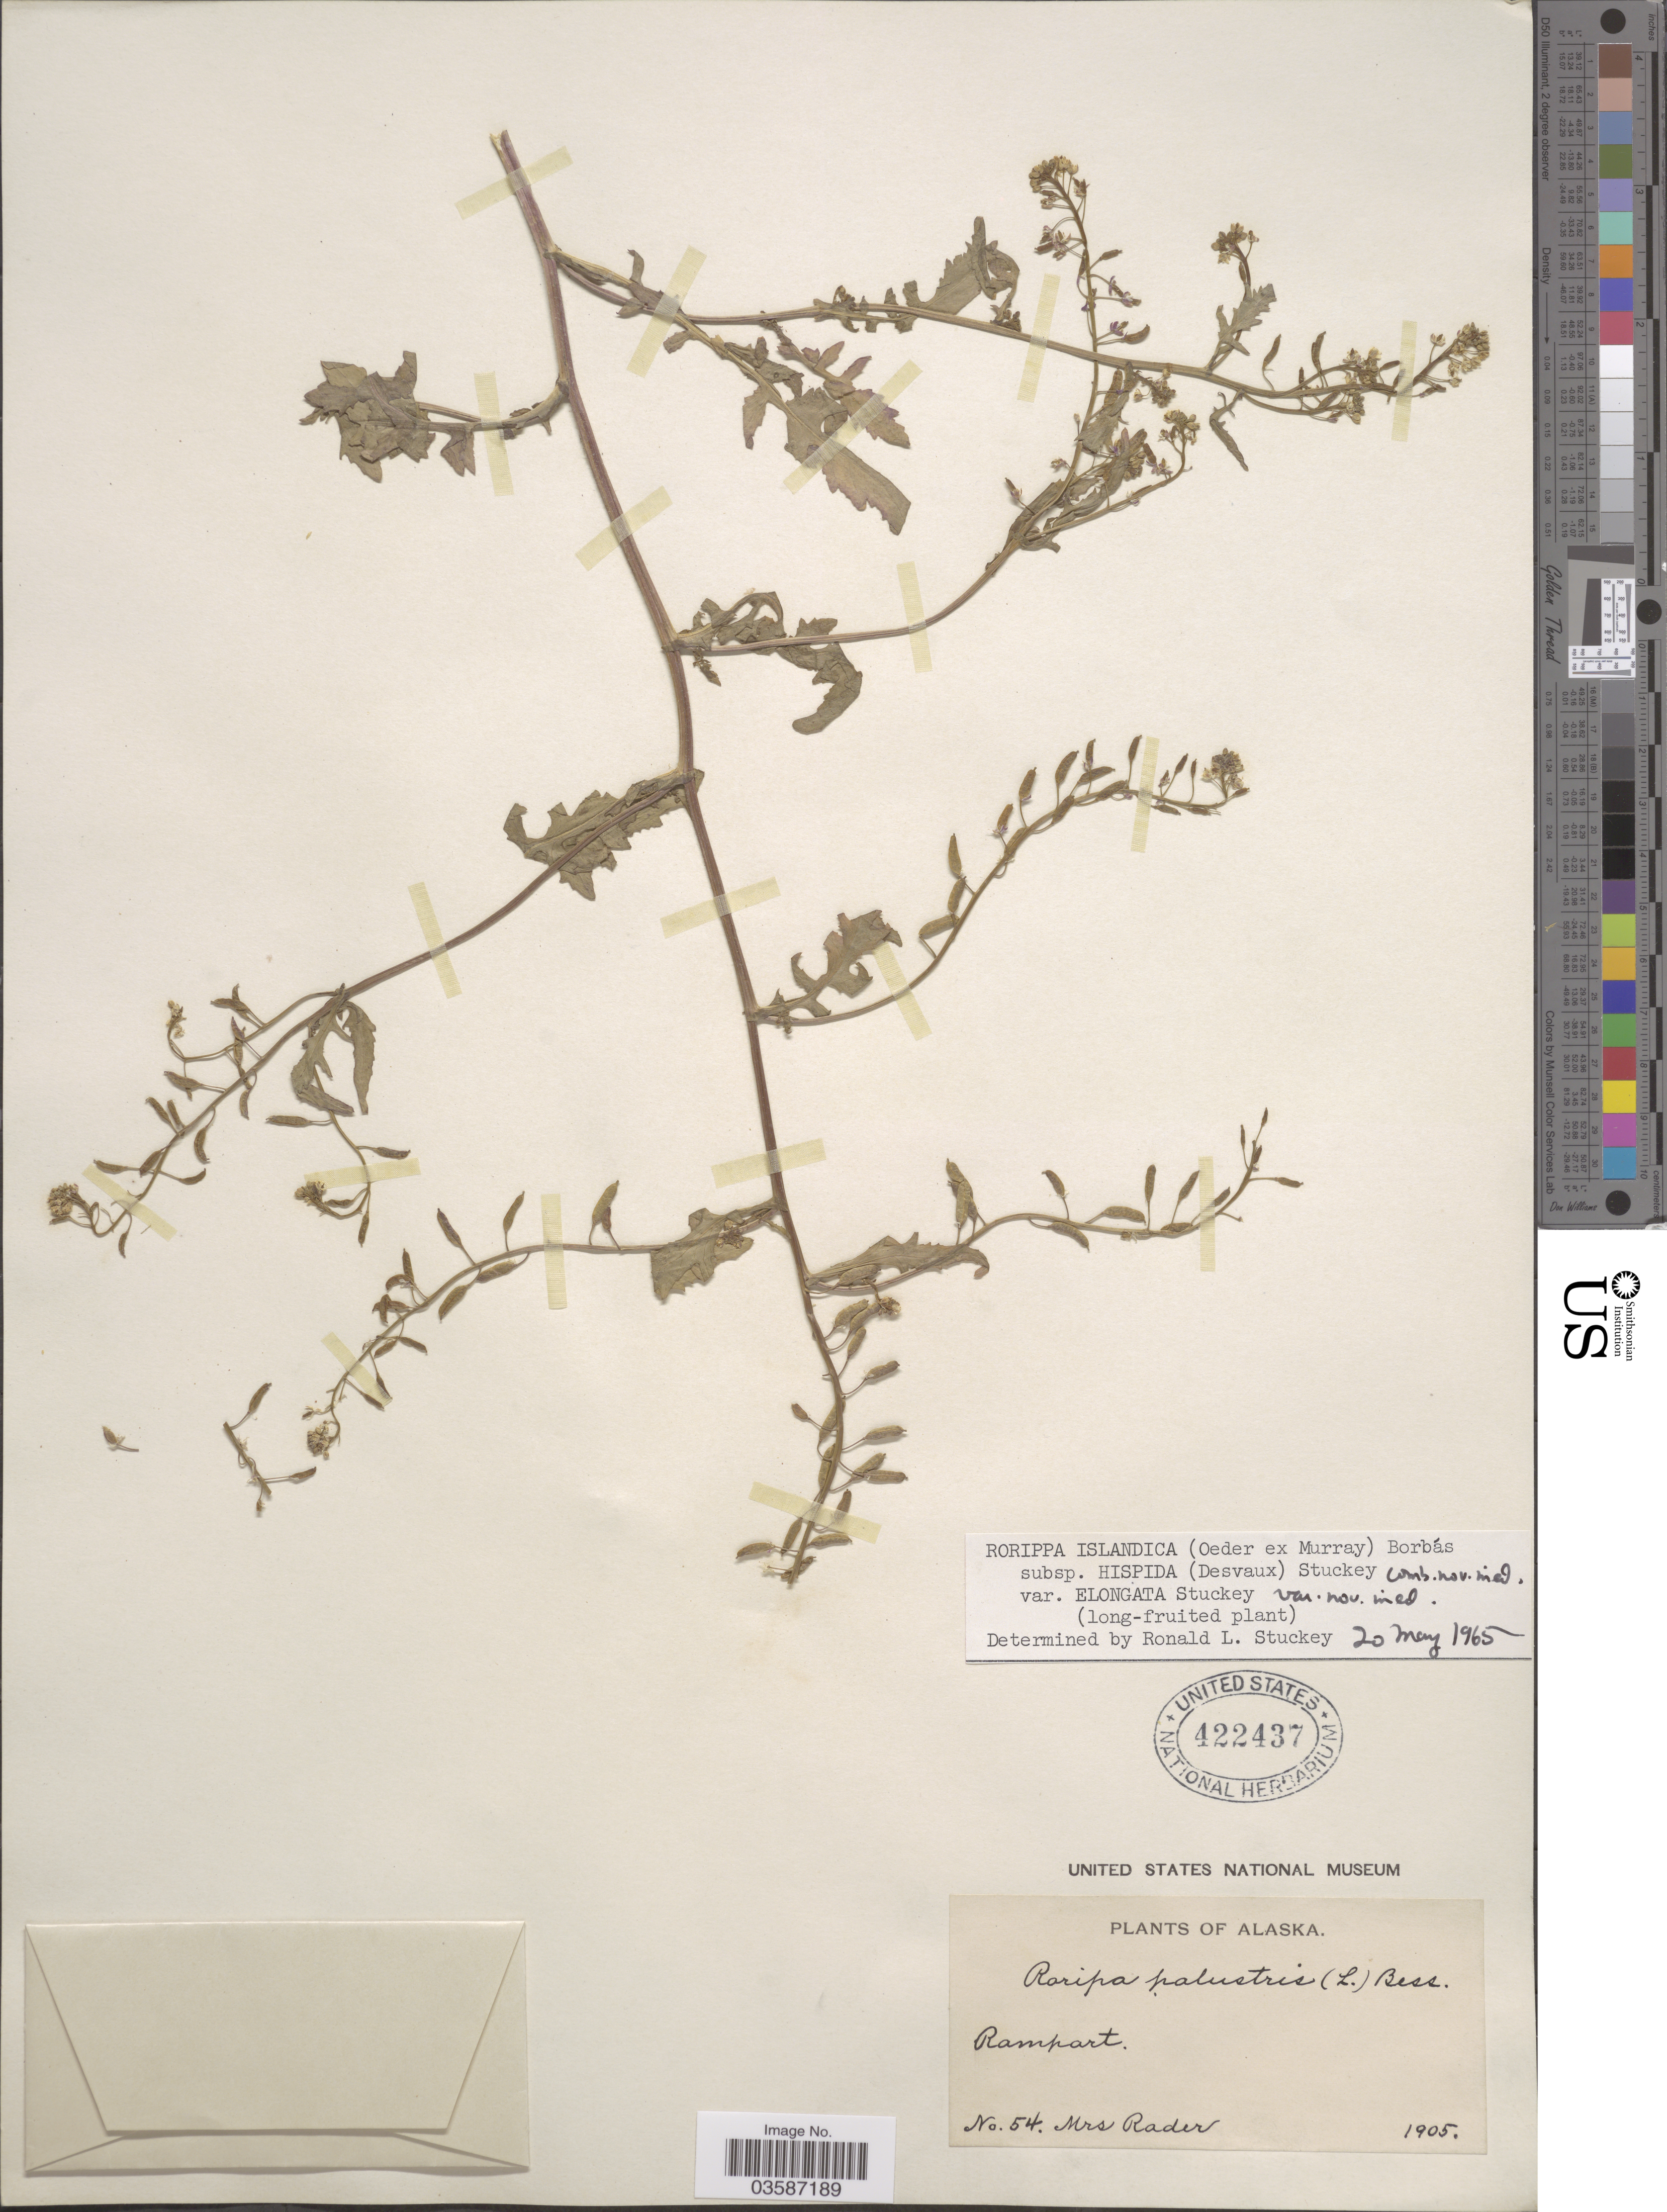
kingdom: Plantae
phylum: Tracheophyta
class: Magnoliopsida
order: Brassicales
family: Brassicaceae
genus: Rorippa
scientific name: Rorippa islandica var. elongata Stuckey var. nov. ined.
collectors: Mrs. Rader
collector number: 54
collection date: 1905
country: United States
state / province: Alaska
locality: Rampart.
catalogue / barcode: US 422437